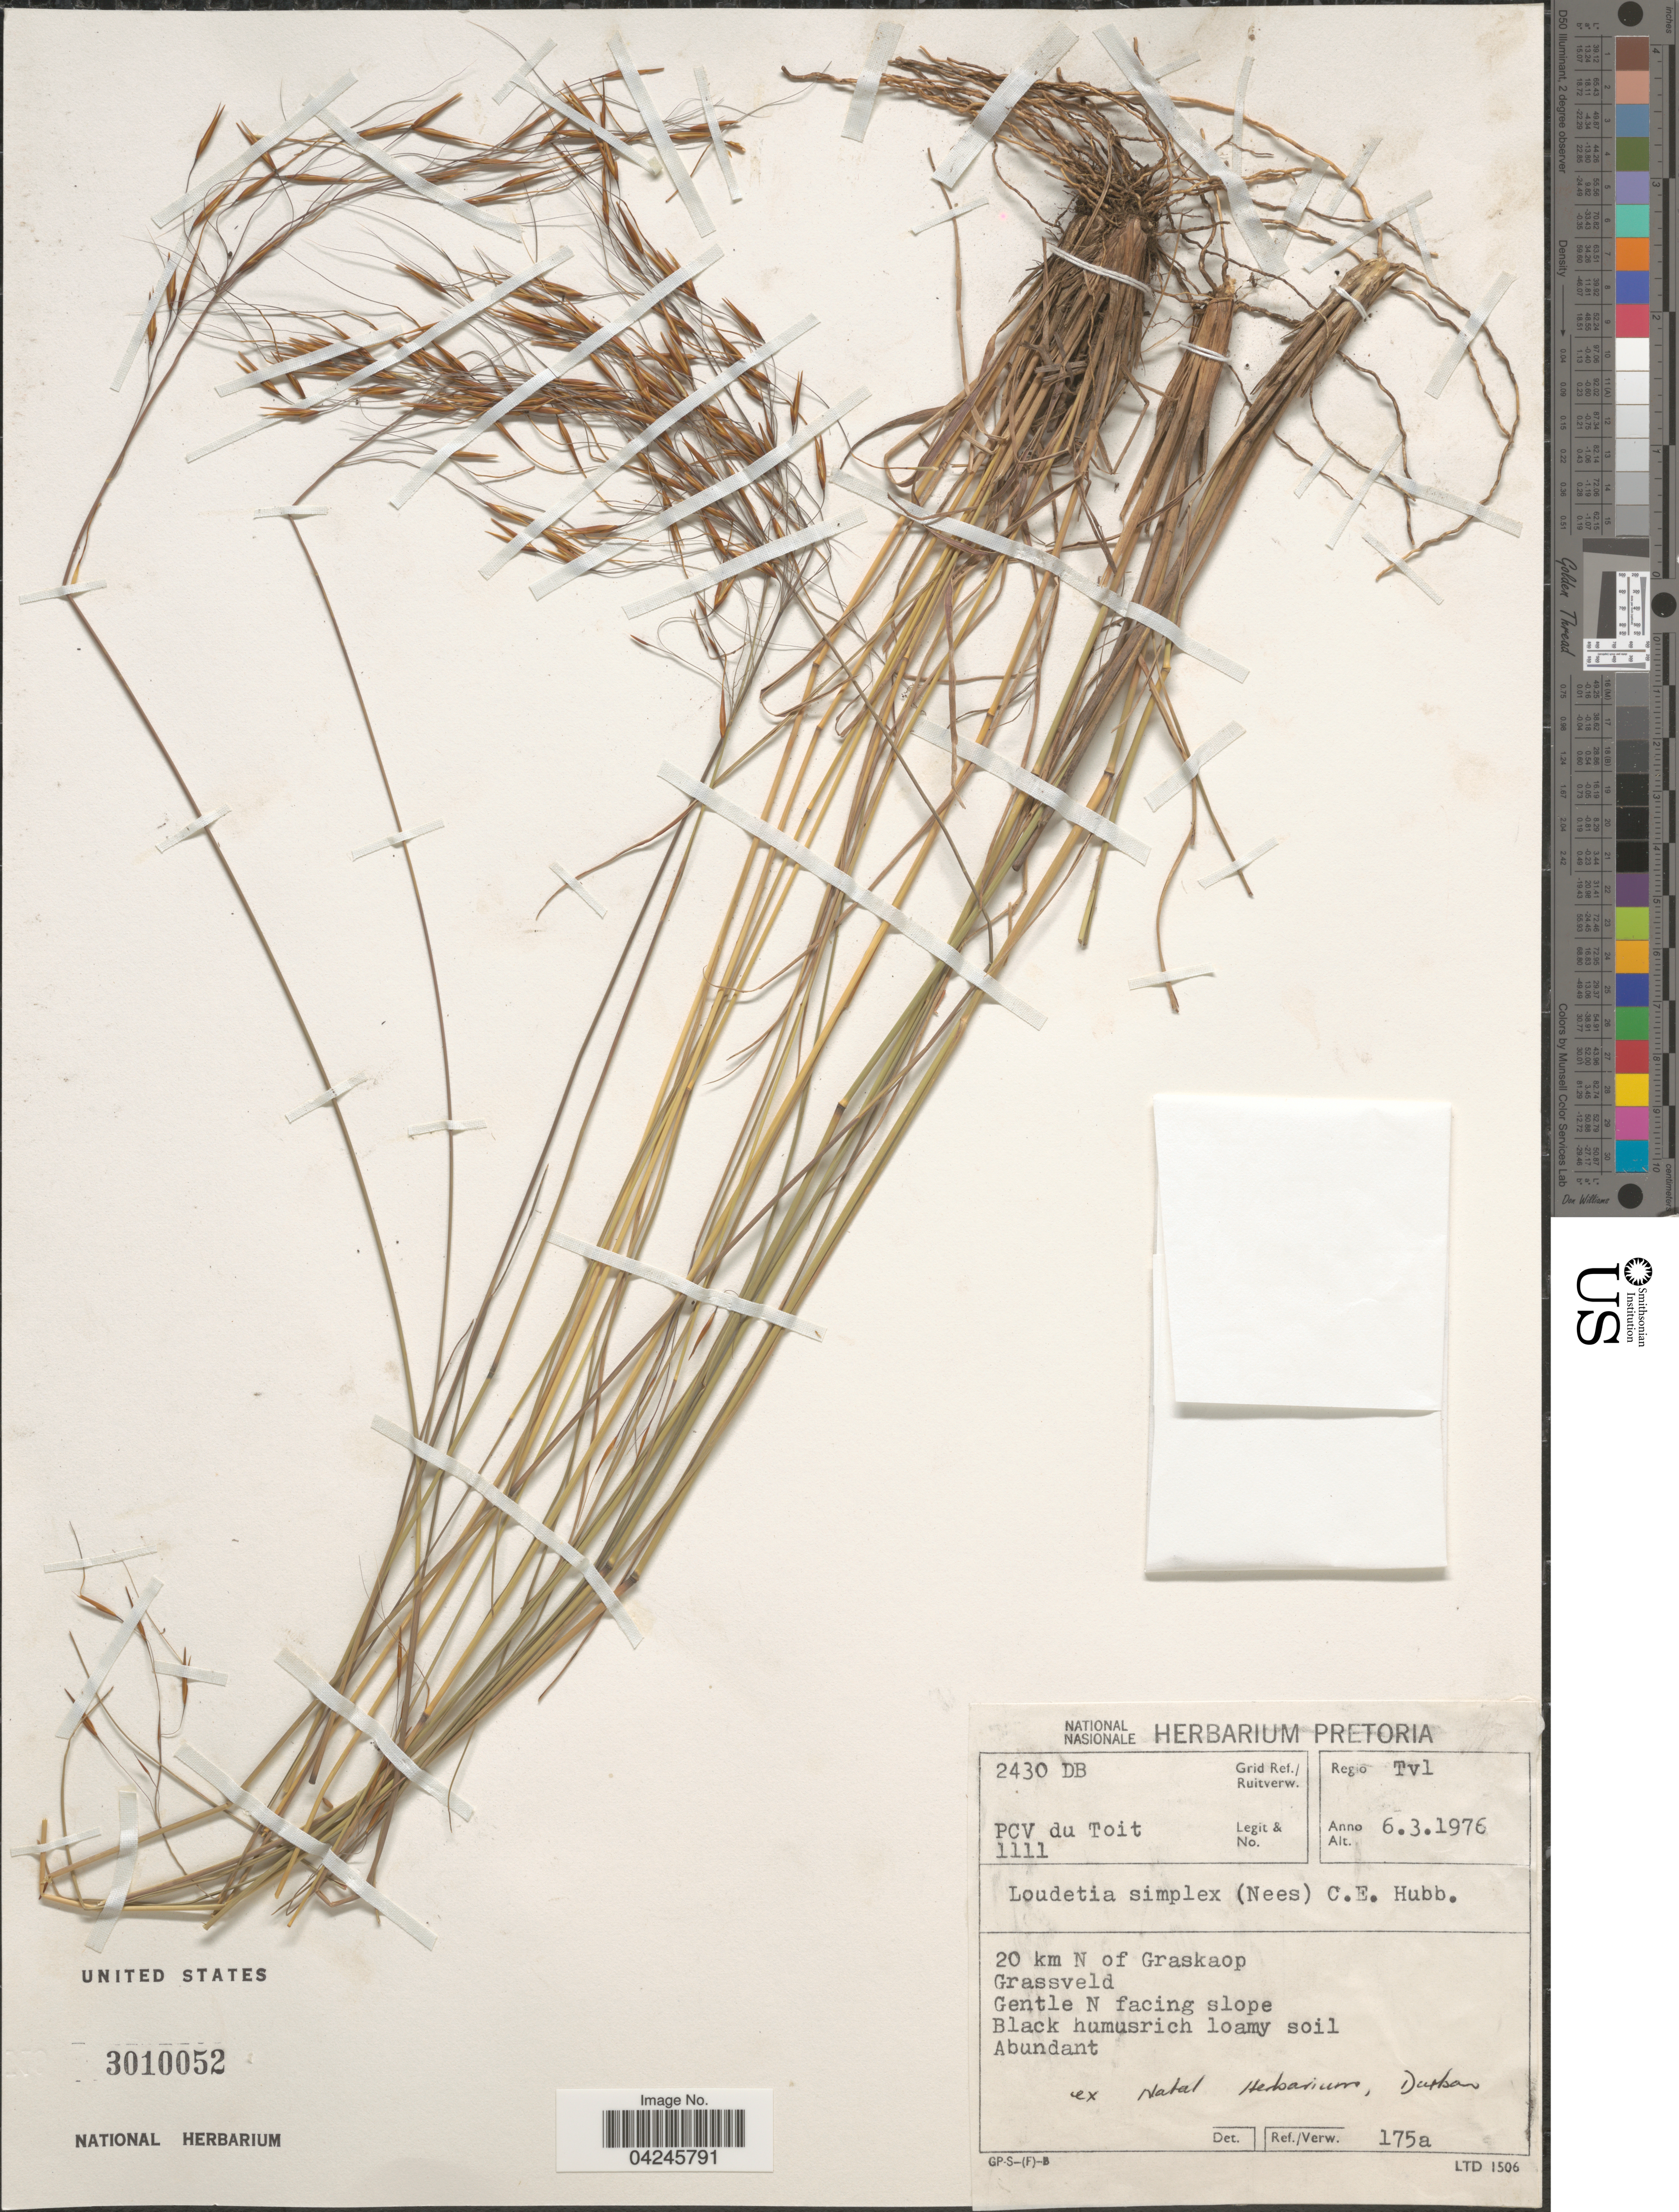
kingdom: Plantae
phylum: Tracheophyta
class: Liliopsida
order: Poales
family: Poaceae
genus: Loudetia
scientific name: Loudetia simplex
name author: (Nees) C.E. Hubb.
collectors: P. Du Toit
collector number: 1111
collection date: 1976-03-06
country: South Africa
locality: Grid Ref./ Ruitverw. 2430 DB. Regio Tvl. 20 km N of Graskaop. Gentle N facing slope.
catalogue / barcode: US 3010052